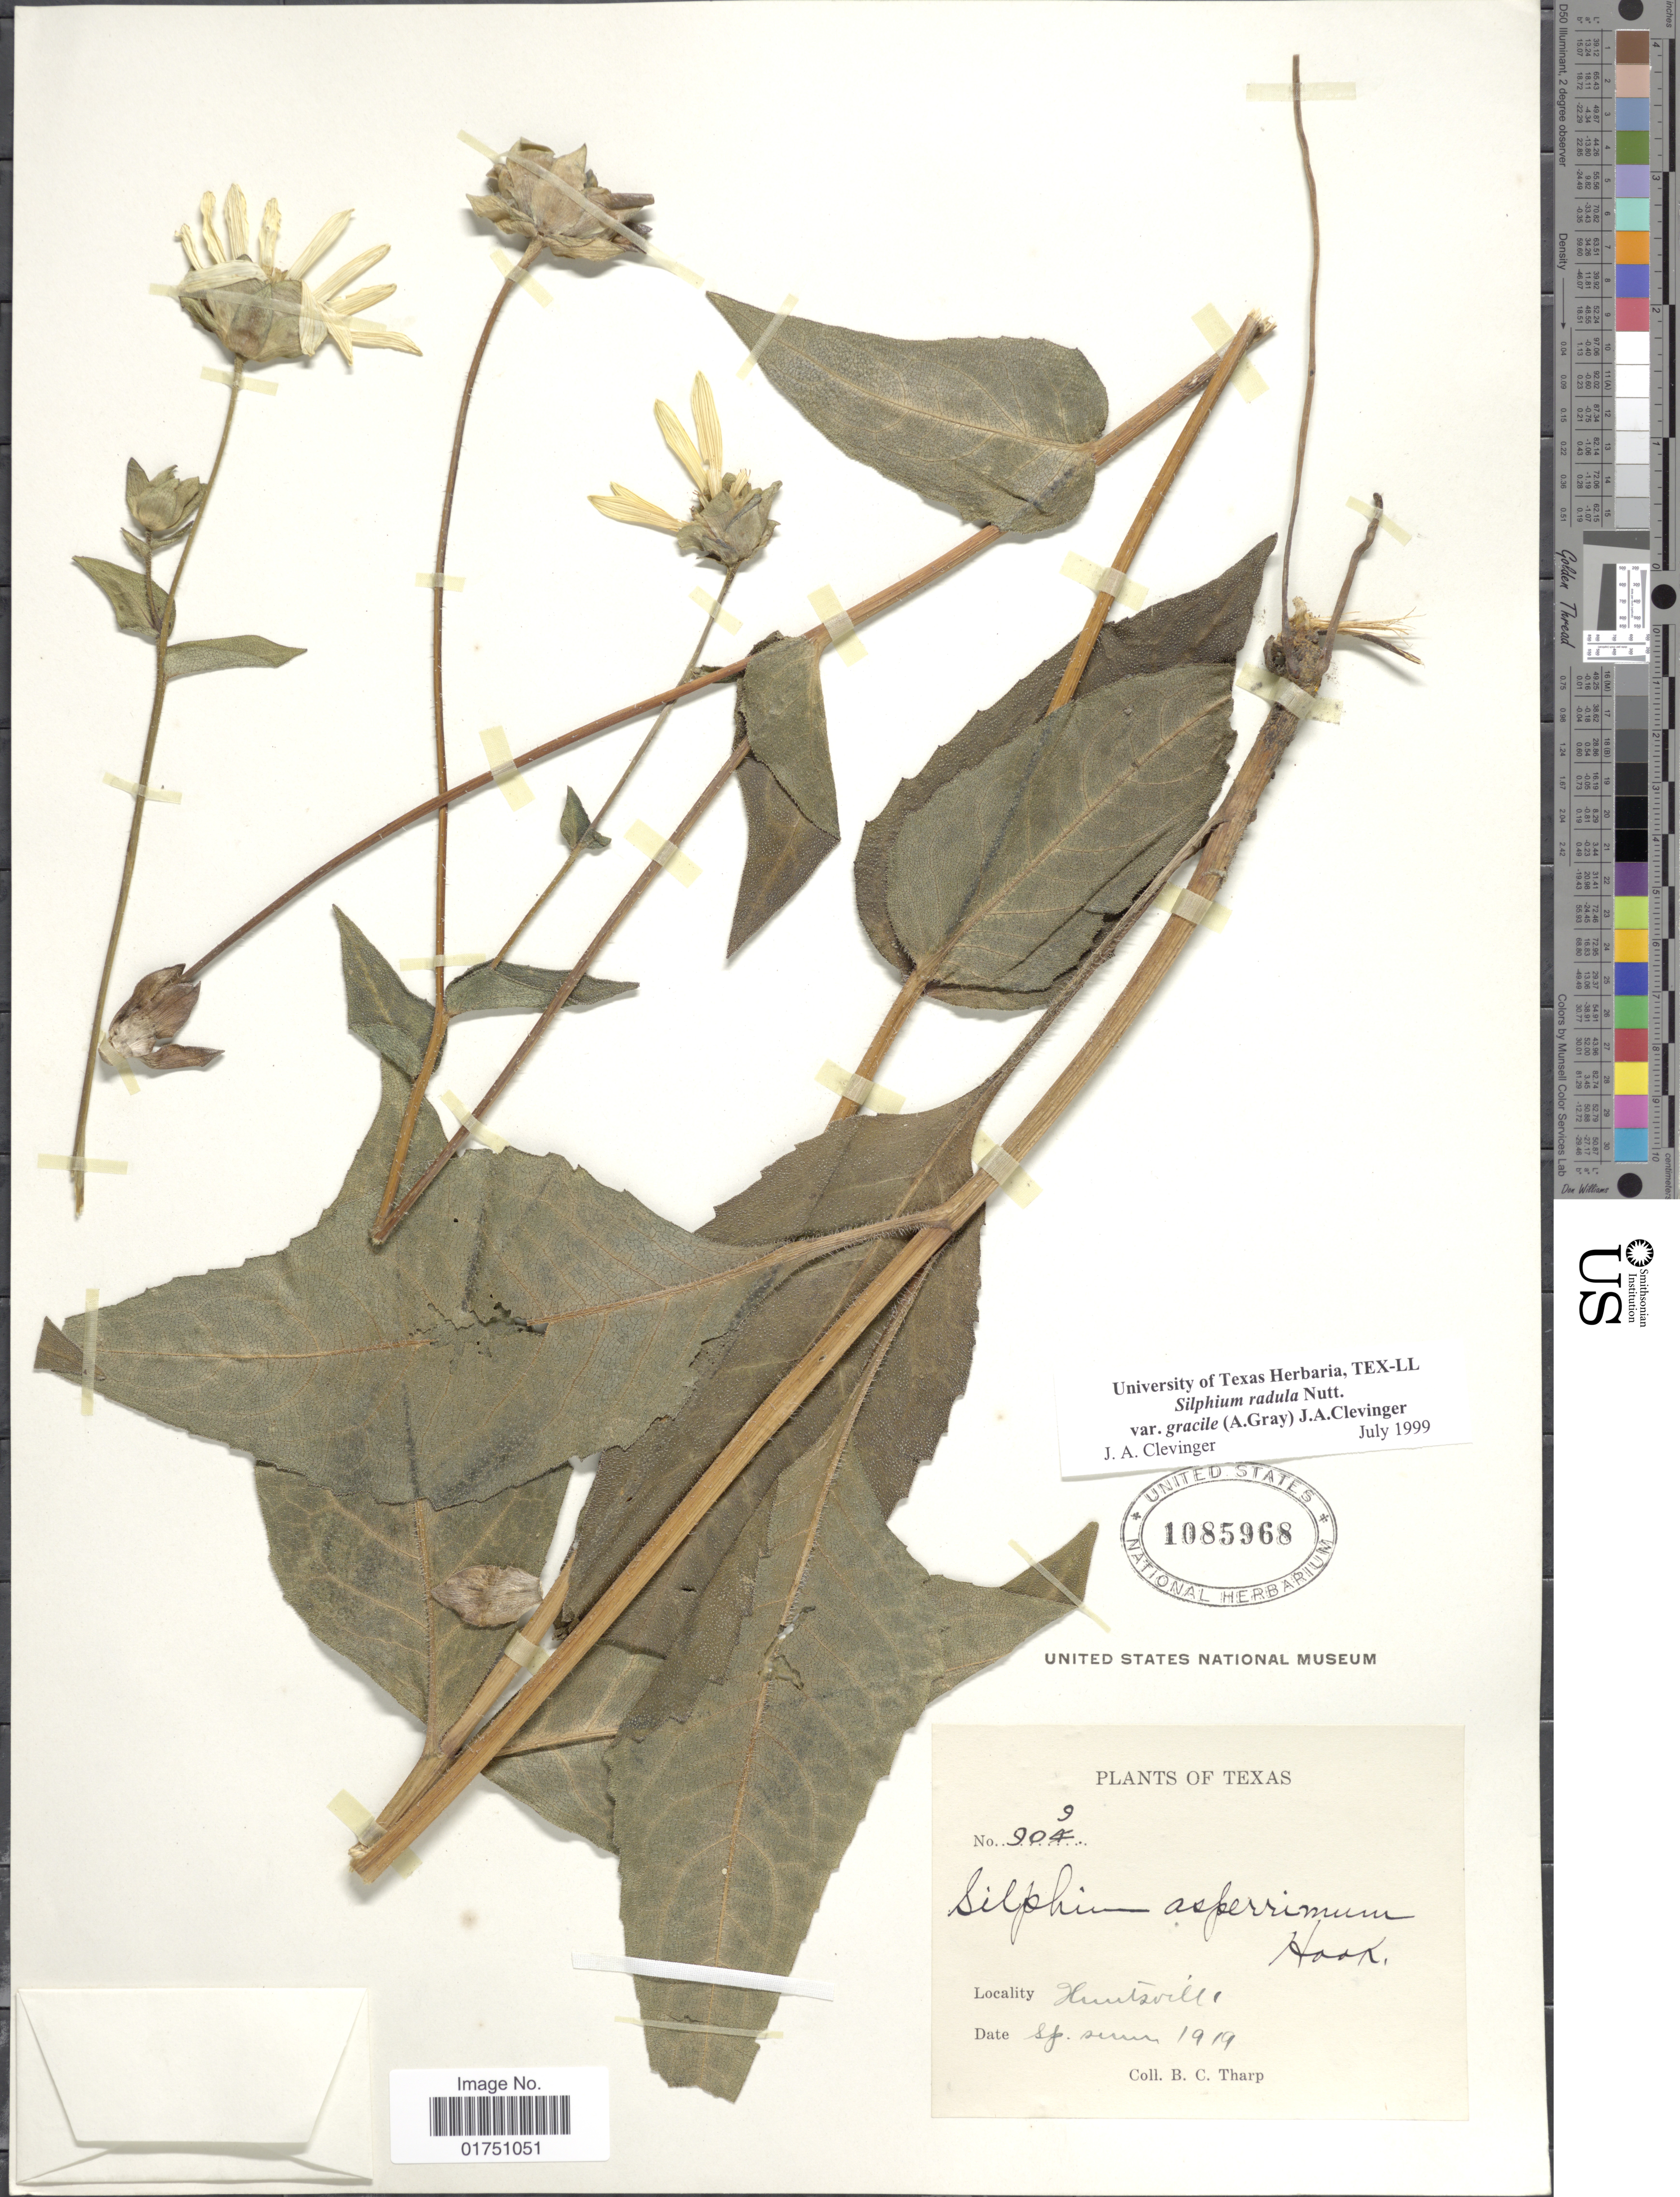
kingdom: Plantae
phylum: Tracheophyta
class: Magnoliopsida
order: Asterales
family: Asteraceae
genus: Silphium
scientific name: Silphium radula var. gracile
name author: (A. Gray) Clevinger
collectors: B. C. Tharp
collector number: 909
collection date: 1919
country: United States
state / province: Texas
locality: Huntsville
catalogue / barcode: US 1085968